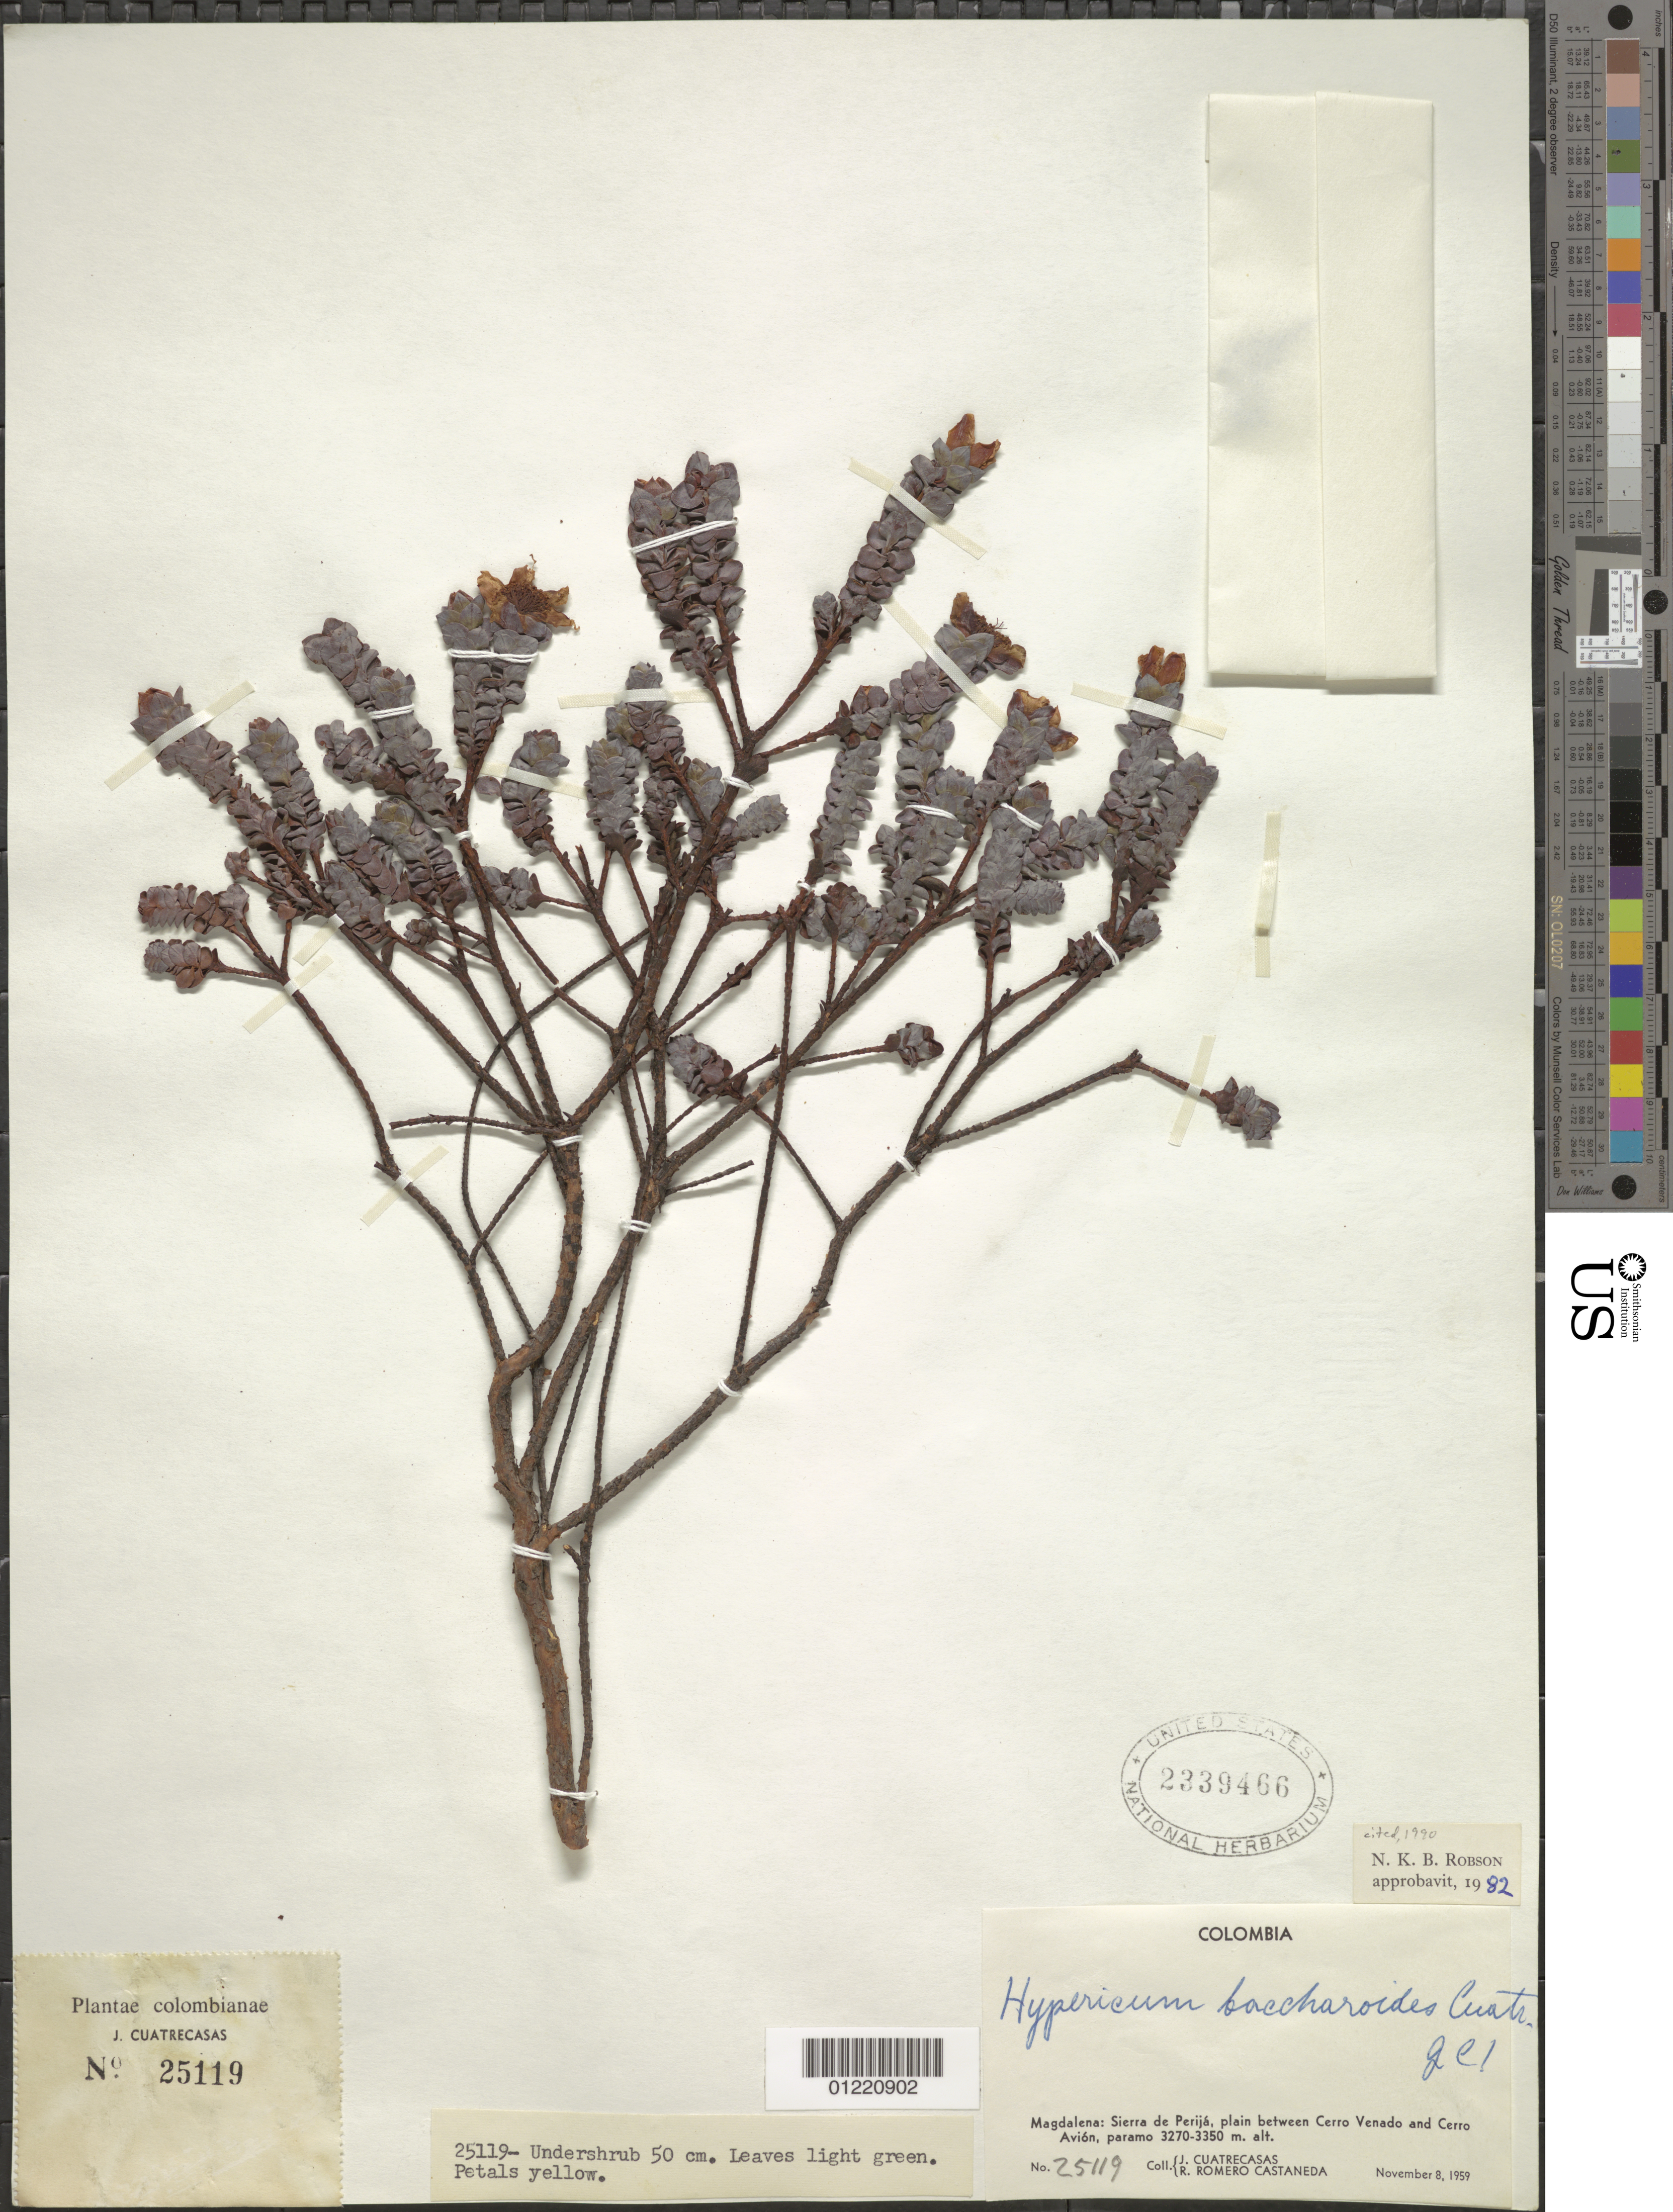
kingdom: Plantae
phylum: Tracheophyta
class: Magnoliopsida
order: Malpighiales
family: Hypericaceae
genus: Hypericum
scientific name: Hypericum baccharoides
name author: Cuatrec.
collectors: J. Cuatrecasas & R. Romero Castañeda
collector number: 25119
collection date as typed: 08 Nov 1959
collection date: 1959-11-08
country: Colombia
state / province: Magdalena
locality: Sierra de Perija, plain between Cerro Venado & Cerro Avion.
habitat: paramo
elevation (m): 3270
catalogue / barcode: US 2339466